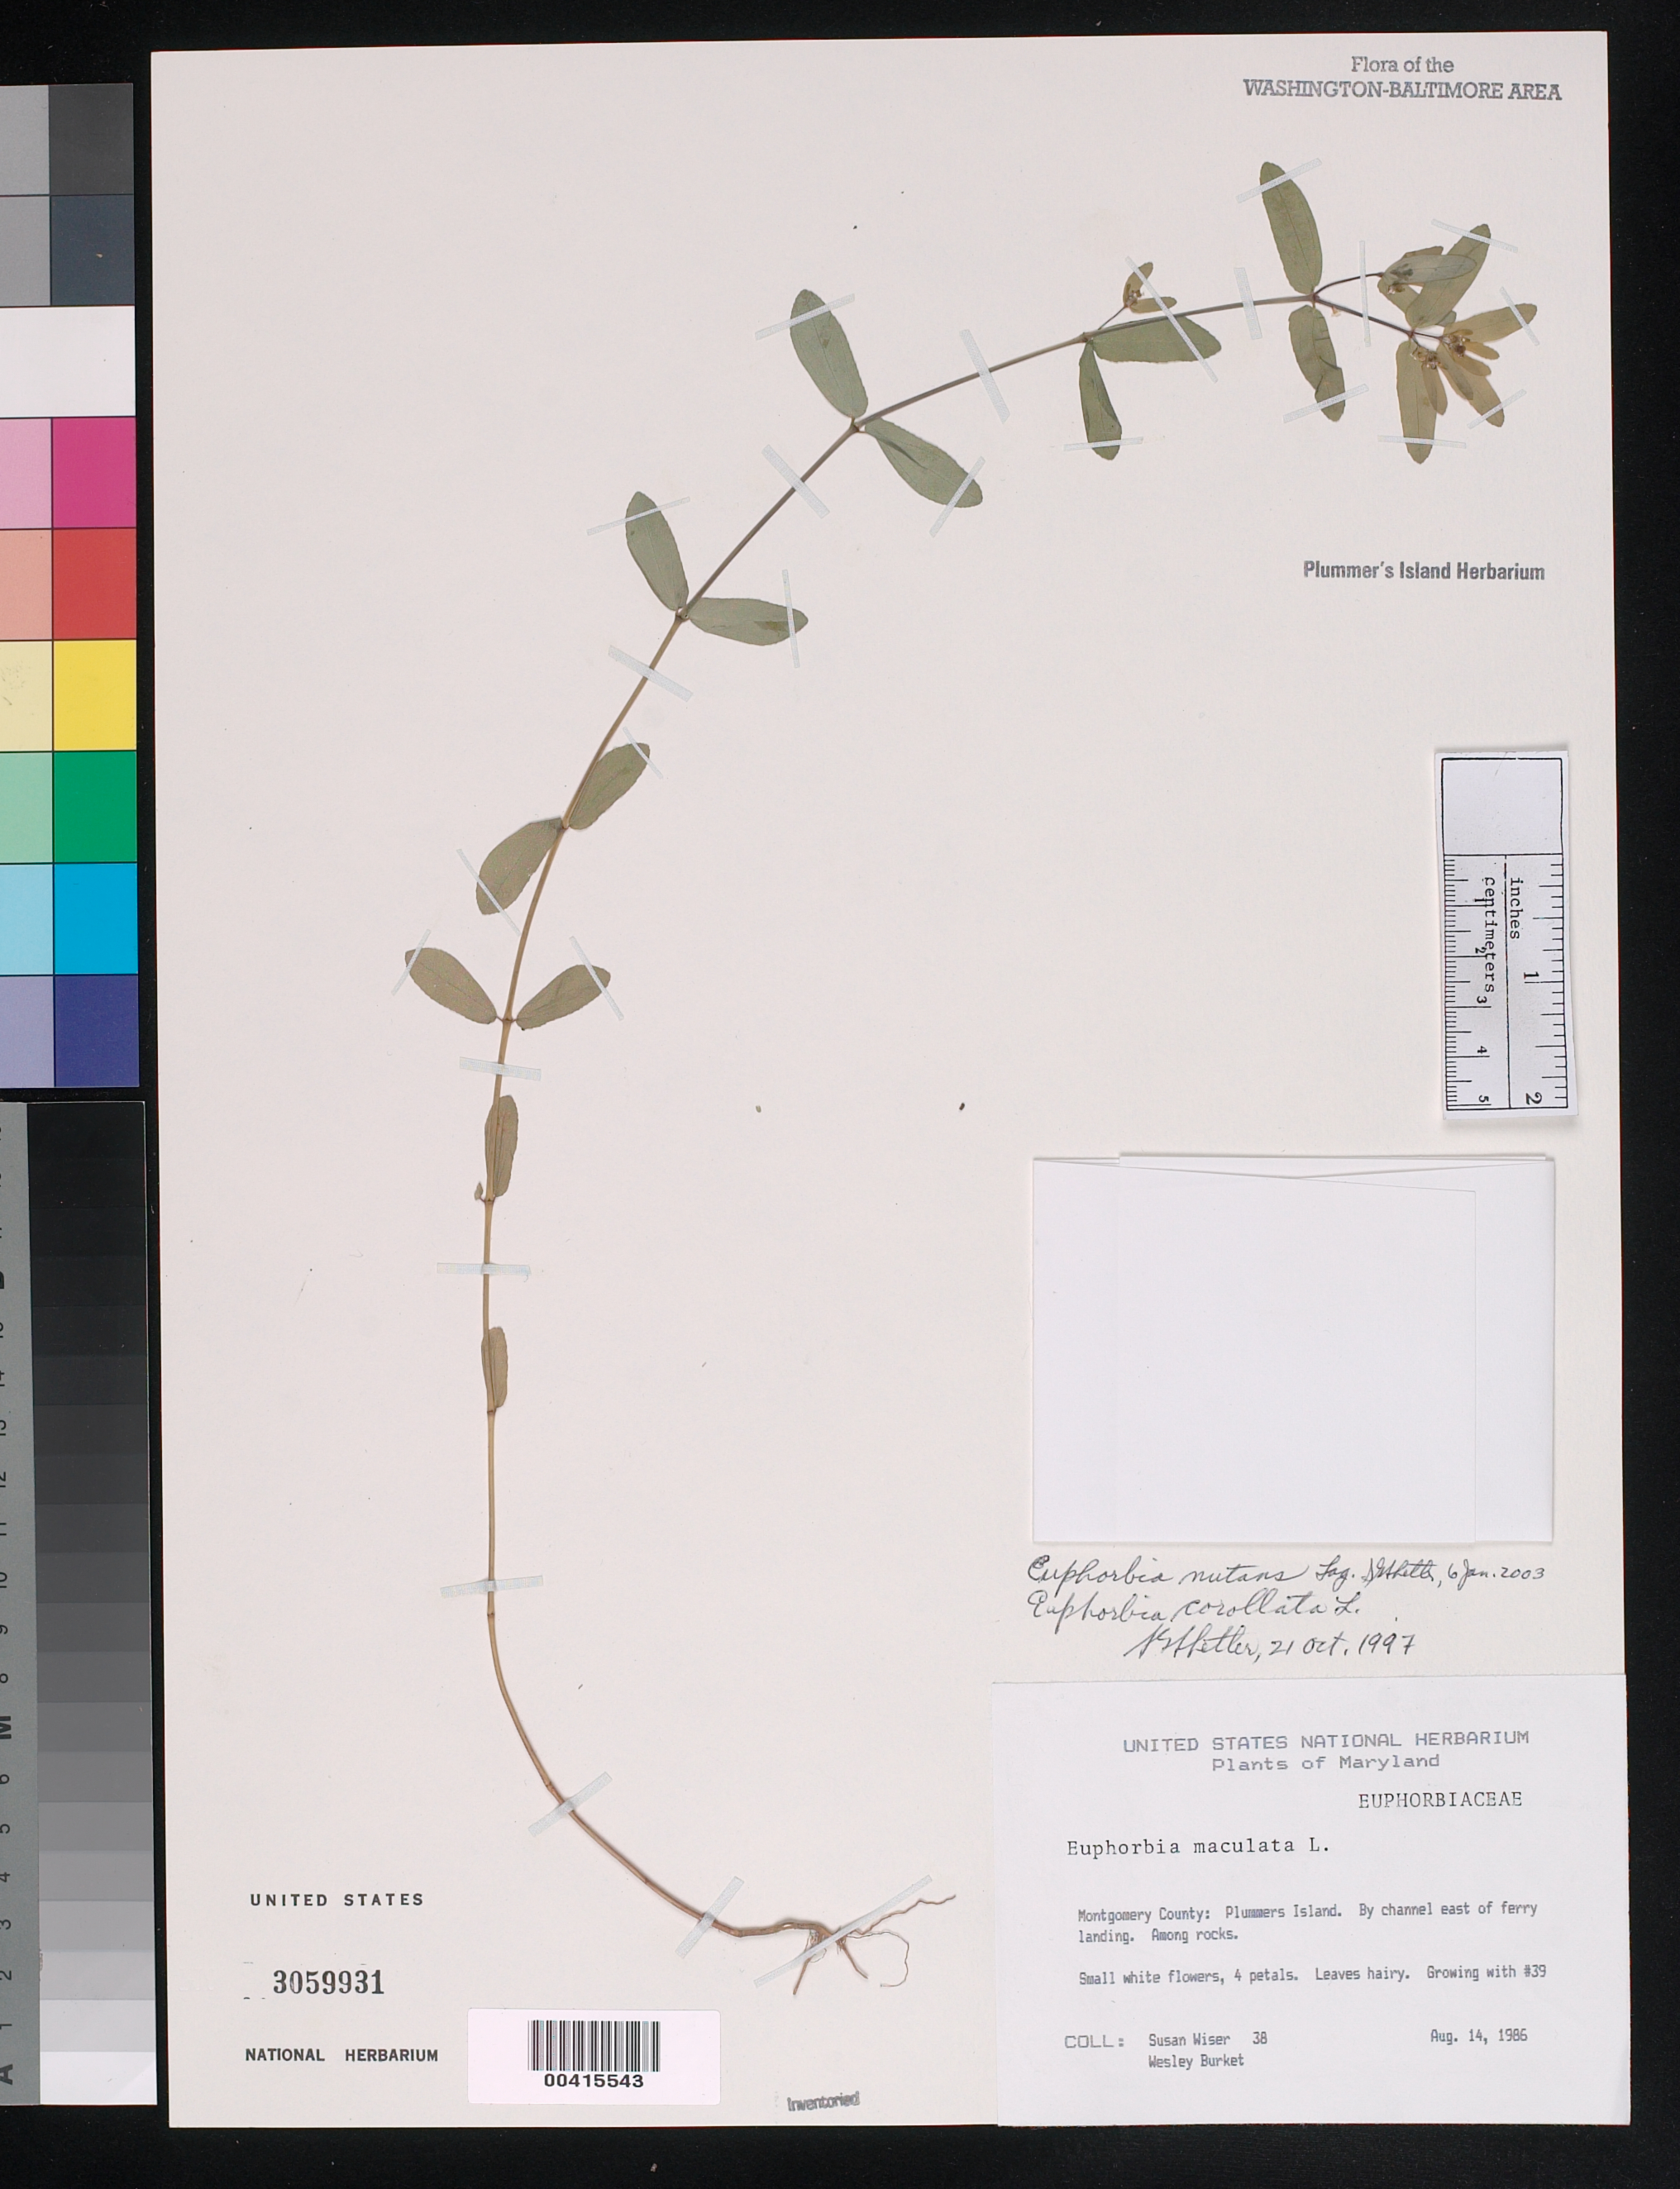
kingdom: Plantae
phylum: Tracheophyta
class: Magnoliopsida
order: Malpighiales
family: Euphorbiaceae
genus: Euphorbia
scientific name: Euphorbia nutans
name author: Lag.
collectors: S. Wiser & W. Burket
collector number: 38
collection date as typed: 14 Aug 1986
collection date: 1986-08-14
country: United States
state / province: Maryland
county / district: Montgomery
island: Plummers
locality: Plummer's Island; by channel east of Ferry Landing. Plummers Island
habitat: Among rocks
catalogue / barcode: US 3059931